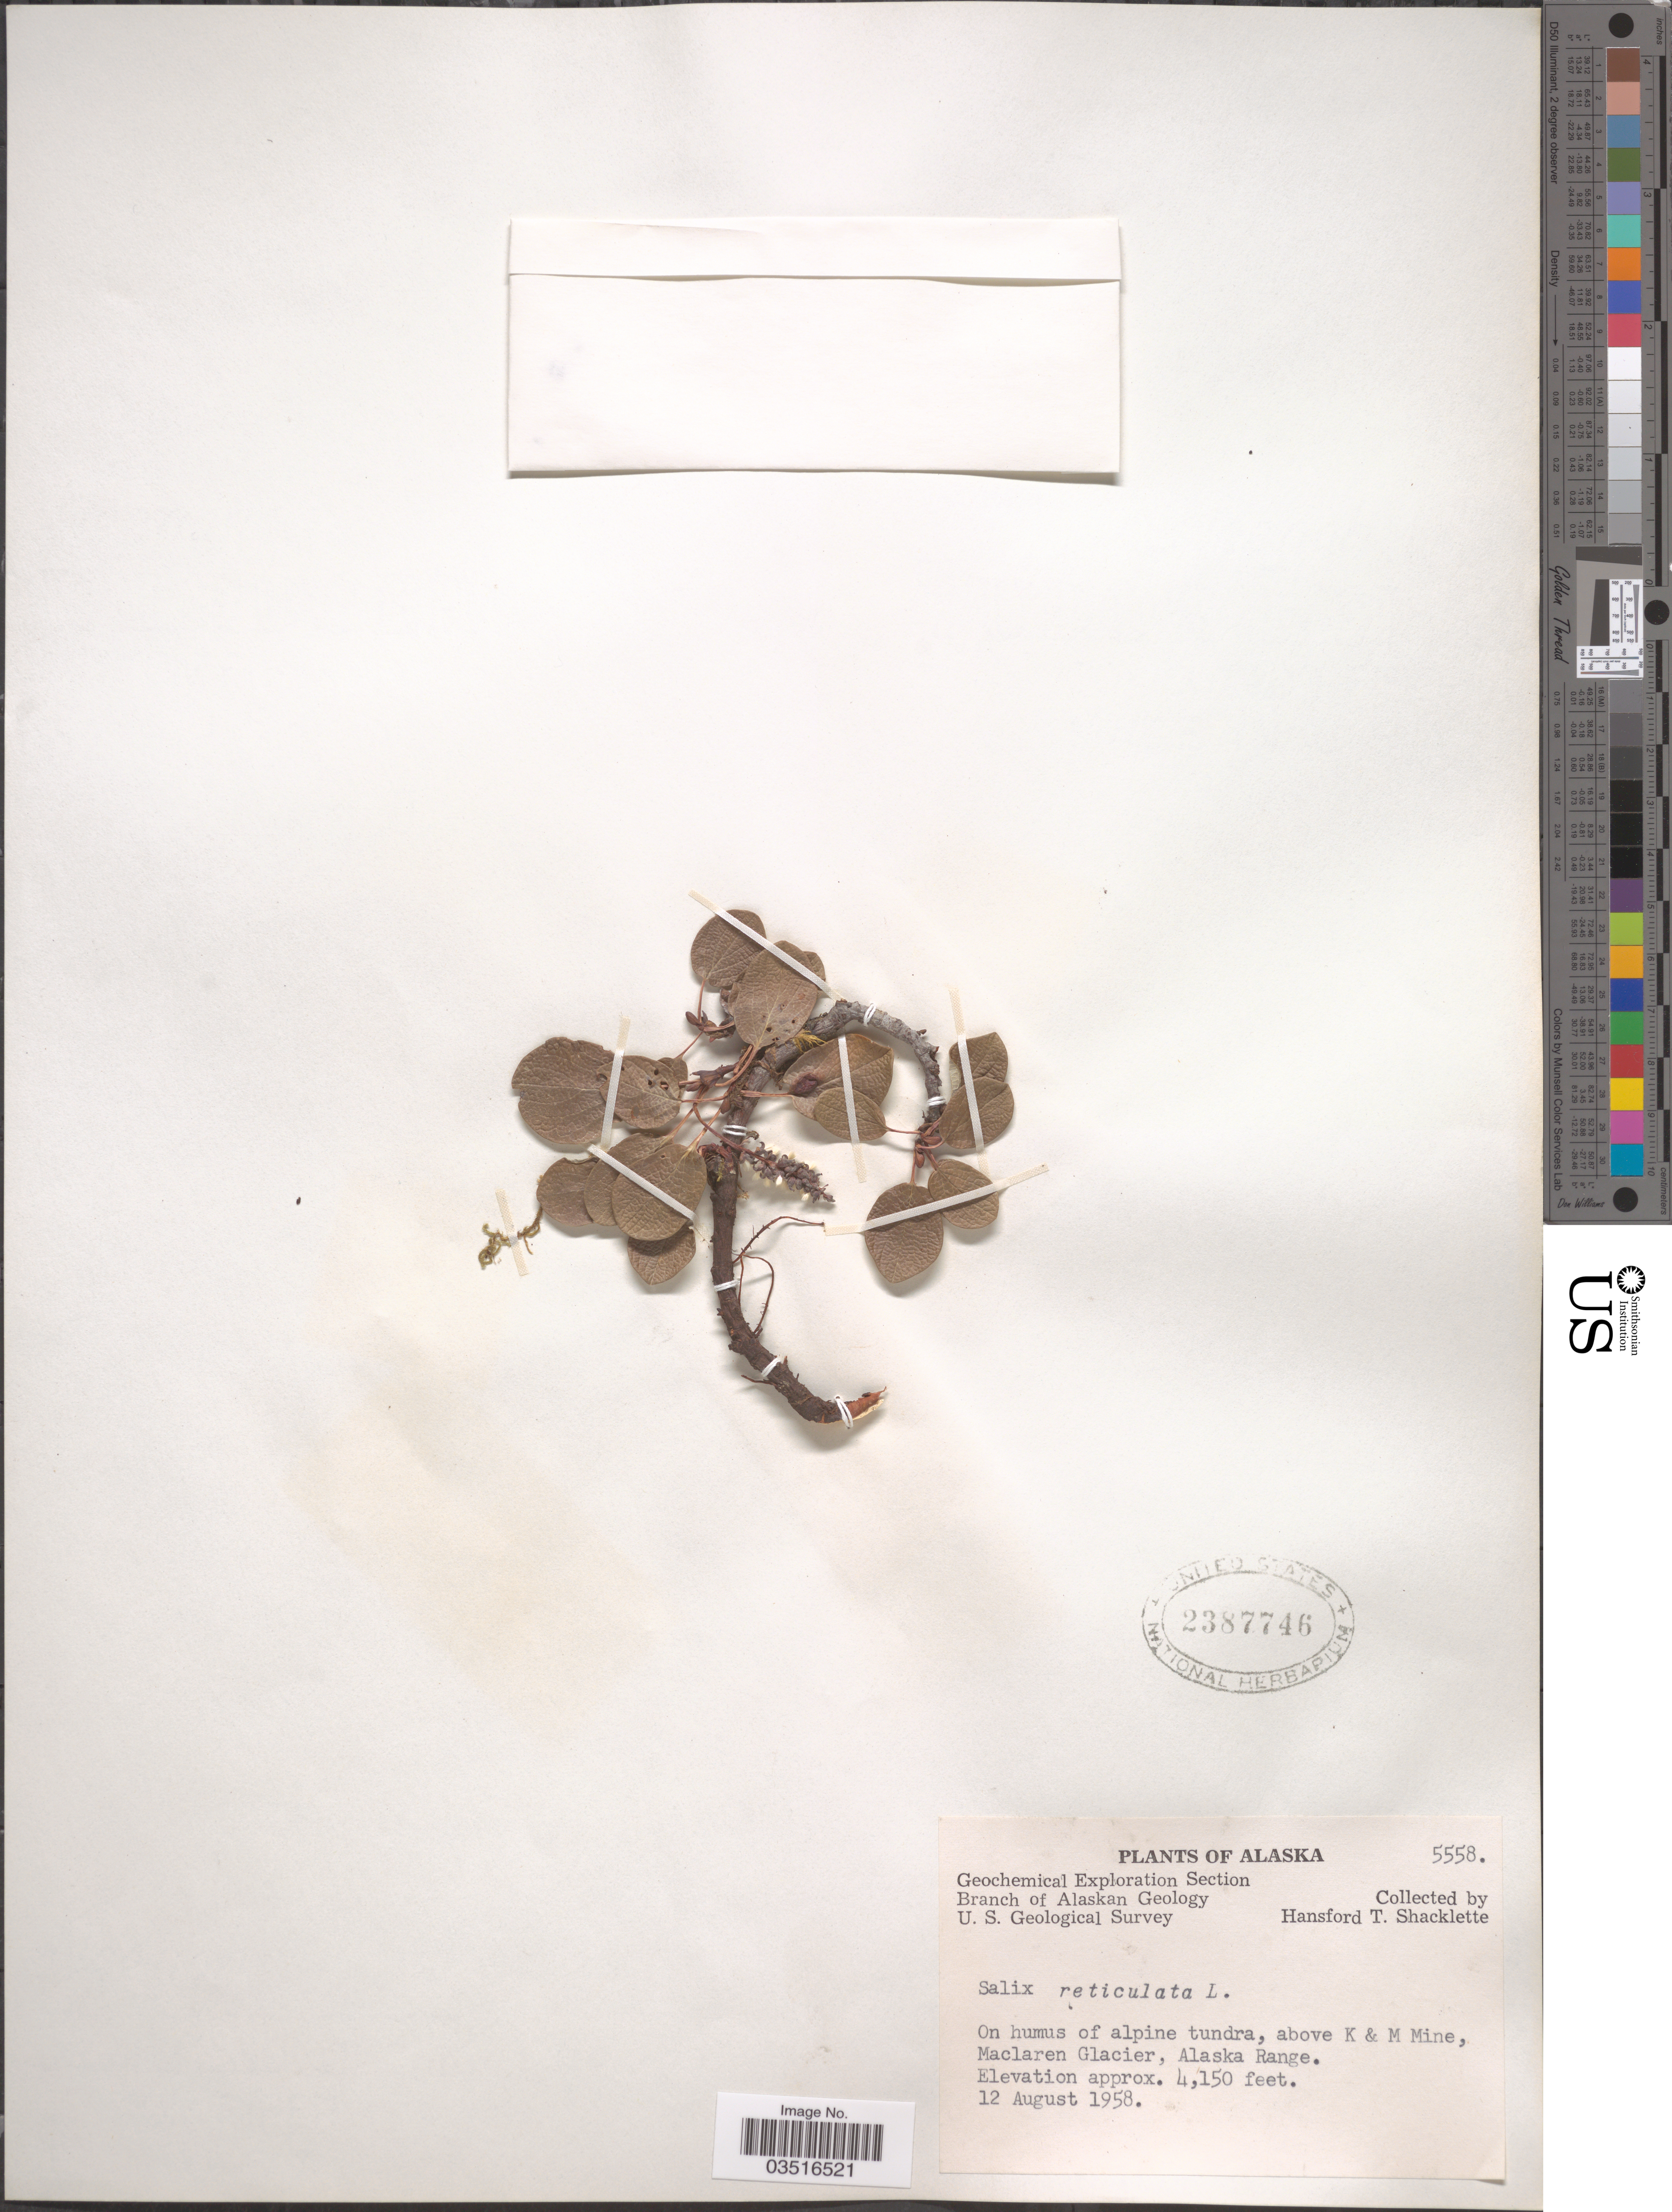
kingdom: Plantae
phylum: Tracheophyta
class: Magnoliopsida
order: Malpighiales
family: Salicaceae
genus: Salix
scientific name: Salix reticulata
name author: L.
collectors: H. Shacklette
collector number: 5558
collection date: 1958-08-12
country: United States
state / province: Alaska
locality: Above K & M Mine, Maclaren Glacier, Alaska Range.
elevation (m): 1265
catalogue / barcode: US 2387746